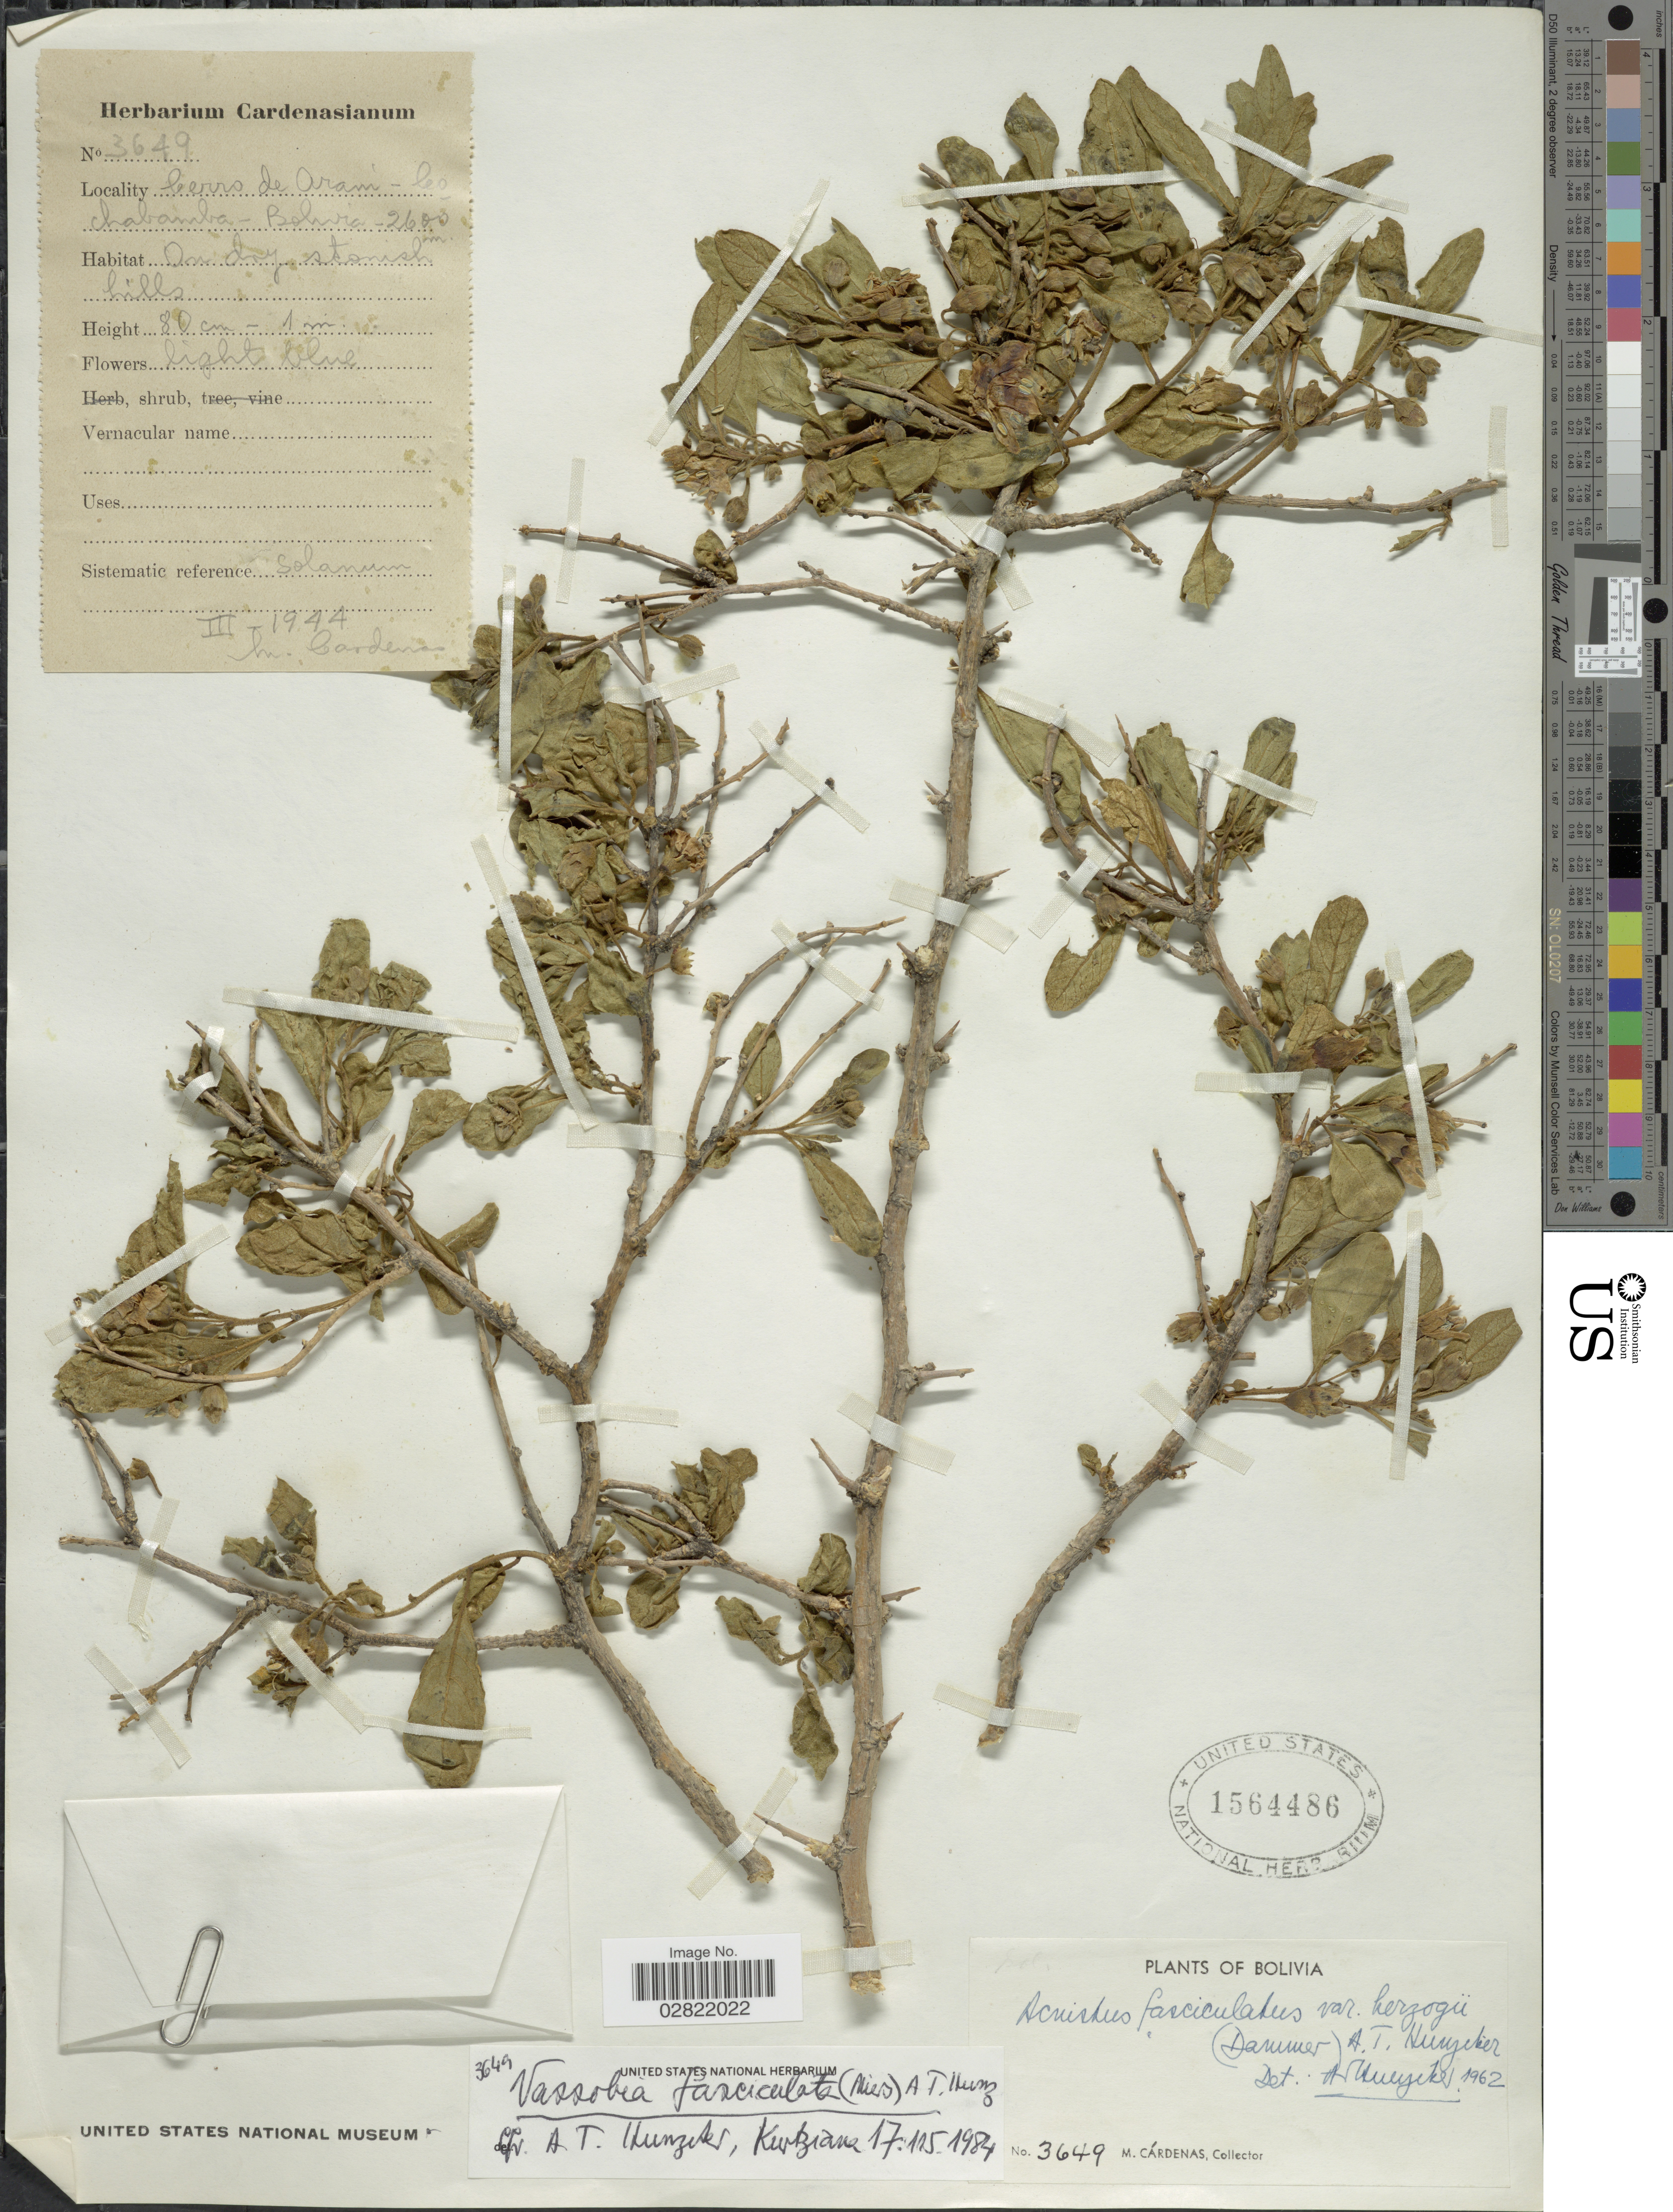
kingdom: Plantae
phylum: Tracheophyta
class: Magnoliopsida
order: Solanales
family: Solanaceae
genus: Vassobia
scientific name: Vassobia fasciculata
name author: (Miers) Hunz.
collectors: M. Cárdenas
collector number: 3649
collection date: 1944-03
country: Bolivia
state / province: Cochabamba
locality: Cerro de Arani - Cochabamba, Bolivia.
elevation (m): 2600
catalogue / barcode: US 1564486